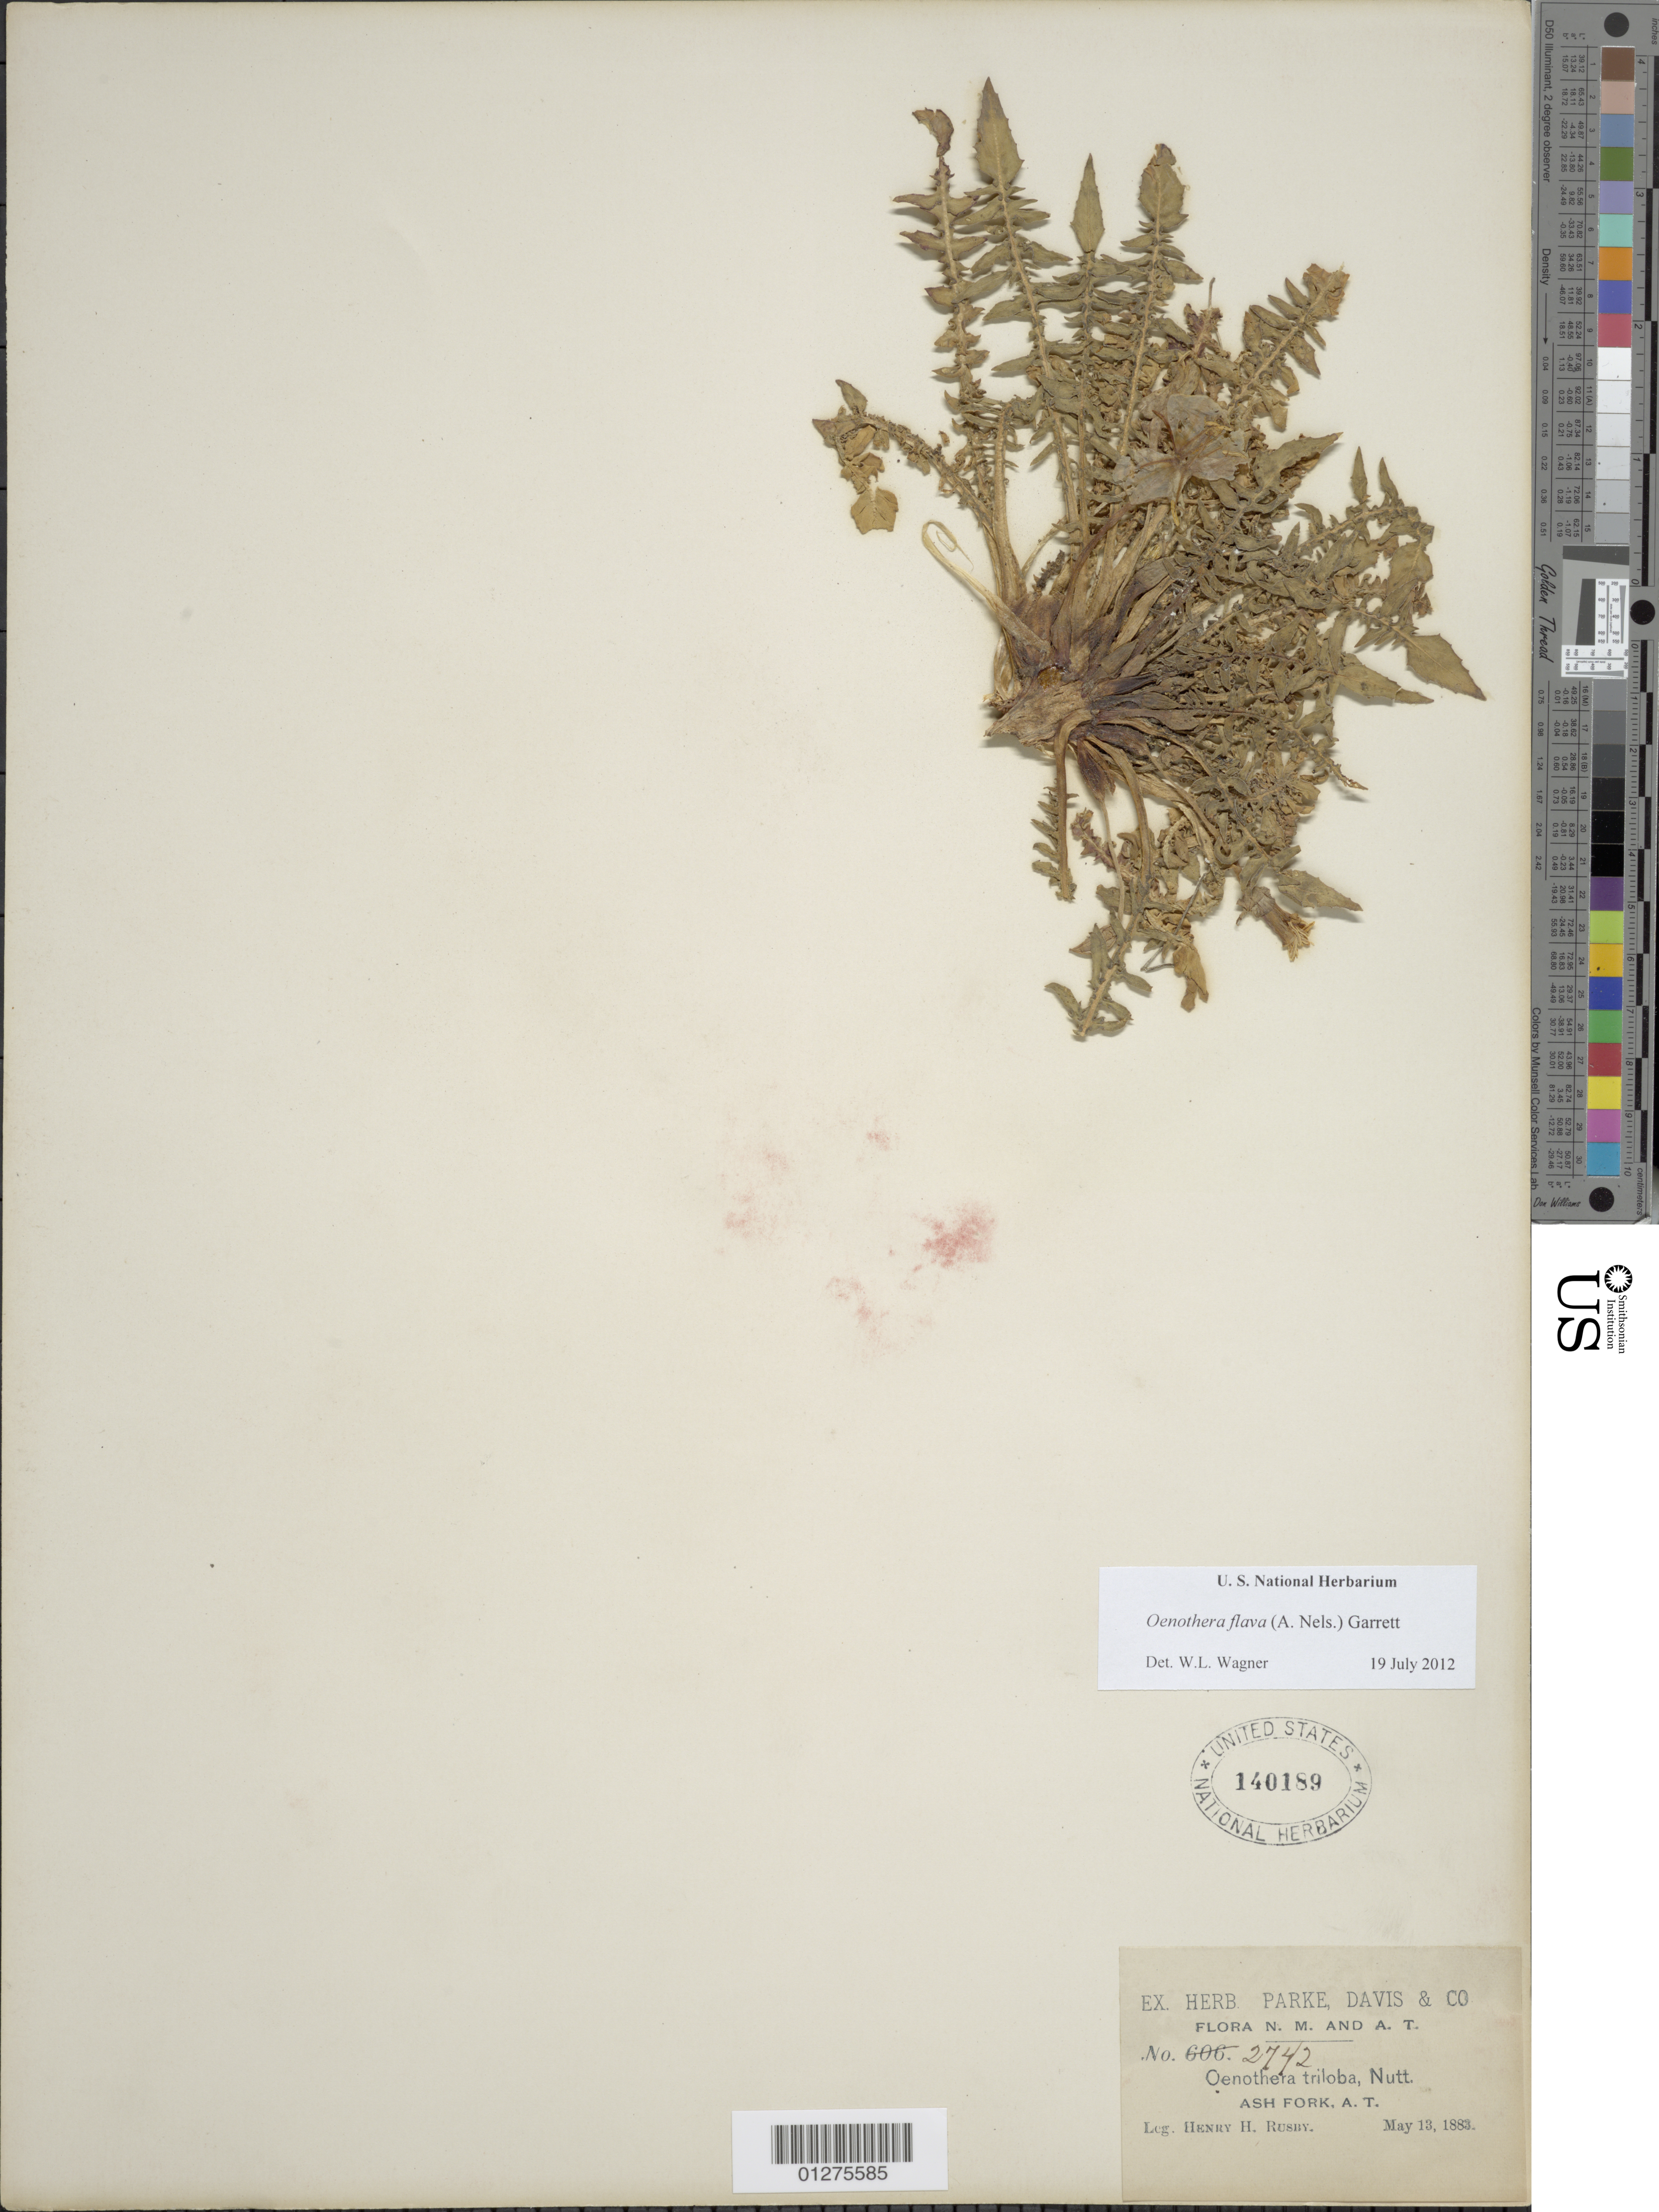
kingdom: Plantae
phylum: Tracheophyta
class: Magnoliopsida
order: Myrtales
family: Onagraceae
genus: Oenothera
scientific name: Oenothera flava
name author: (A. Nelson) Garrett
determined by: Wagner, W. L., (BOT), Smithsonian Institution - National Museum of Natural History (UNITED STATES)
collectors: H. H. Rusby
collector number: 2742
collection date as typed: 13 May 1883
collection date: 1883-05-13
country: United States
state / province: Arizona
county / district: Yavapai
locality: Ash Fork.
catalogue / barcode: US 140189